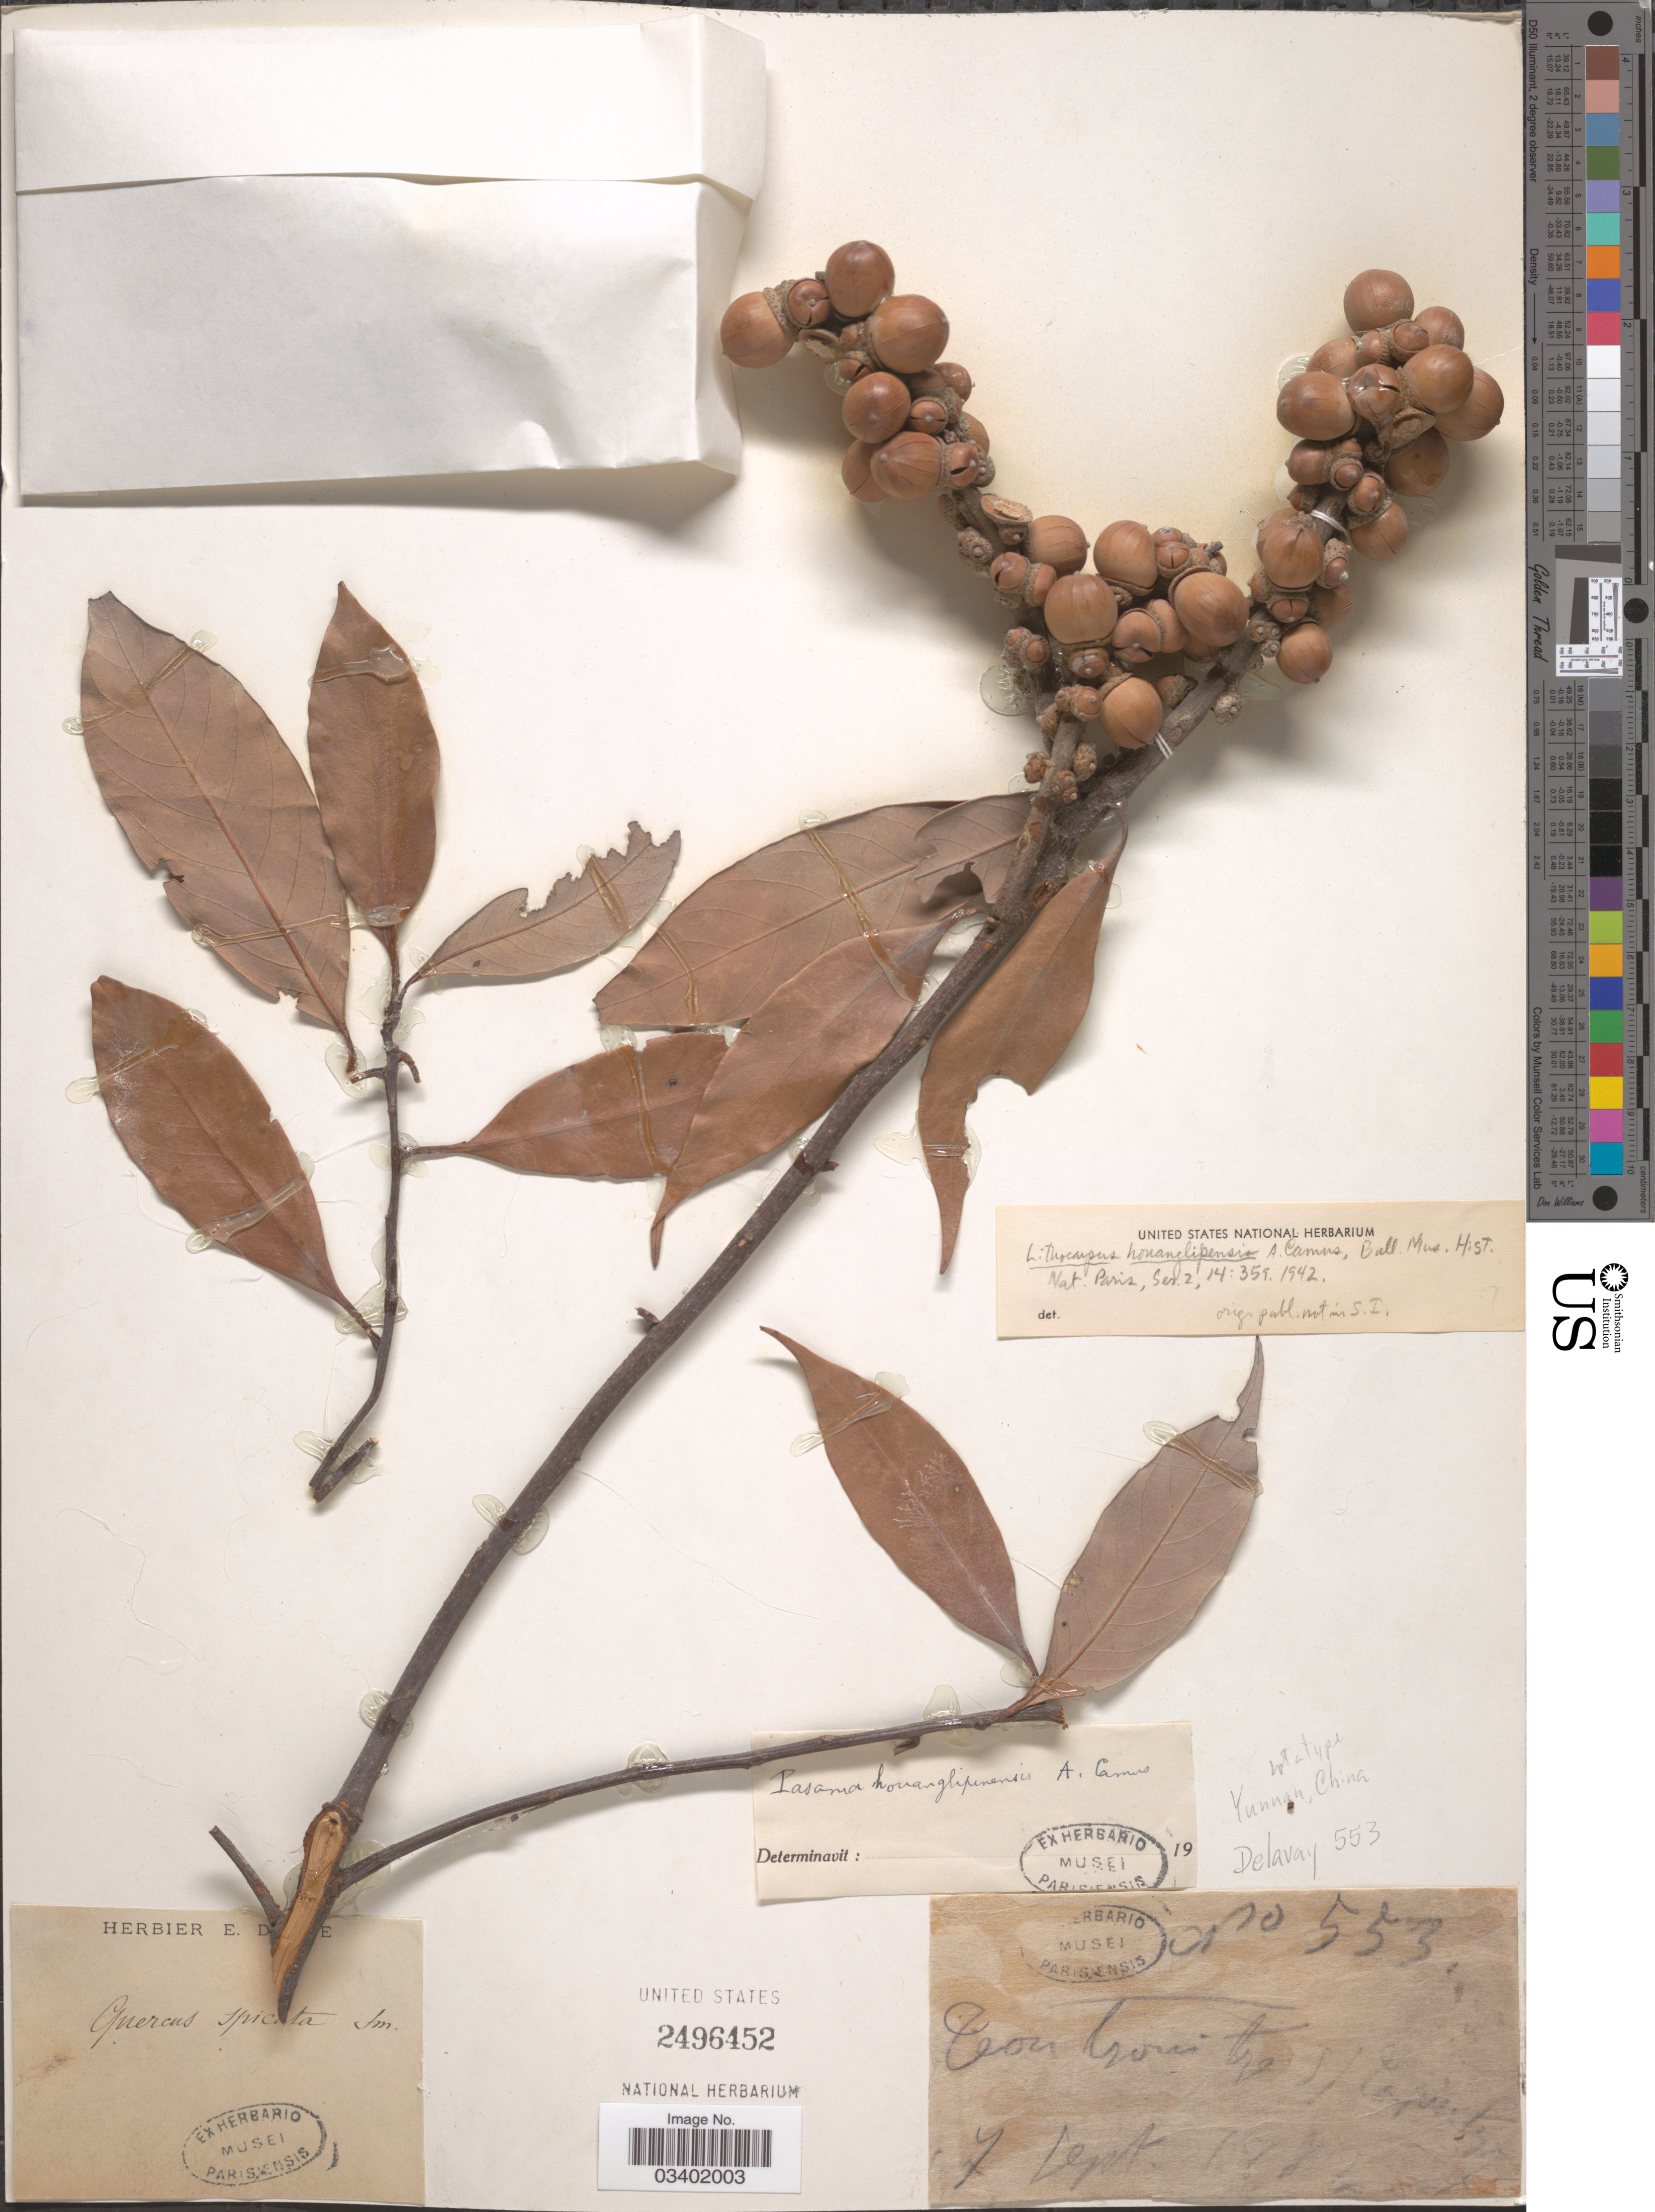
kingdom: Plantae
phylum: Tracheophyta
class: Magnoliopsida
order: Fagales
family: Fagaceae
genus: Lithocarpus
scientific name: Lithocarpus hypoglaucus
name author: (Hu) C.C. Huang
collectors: Delavay, --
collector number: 553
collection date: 1980-09-07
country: China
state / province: Yunnan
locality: Ton Goni Tze [illegible text].[interpreted]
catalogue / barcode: US 2496452